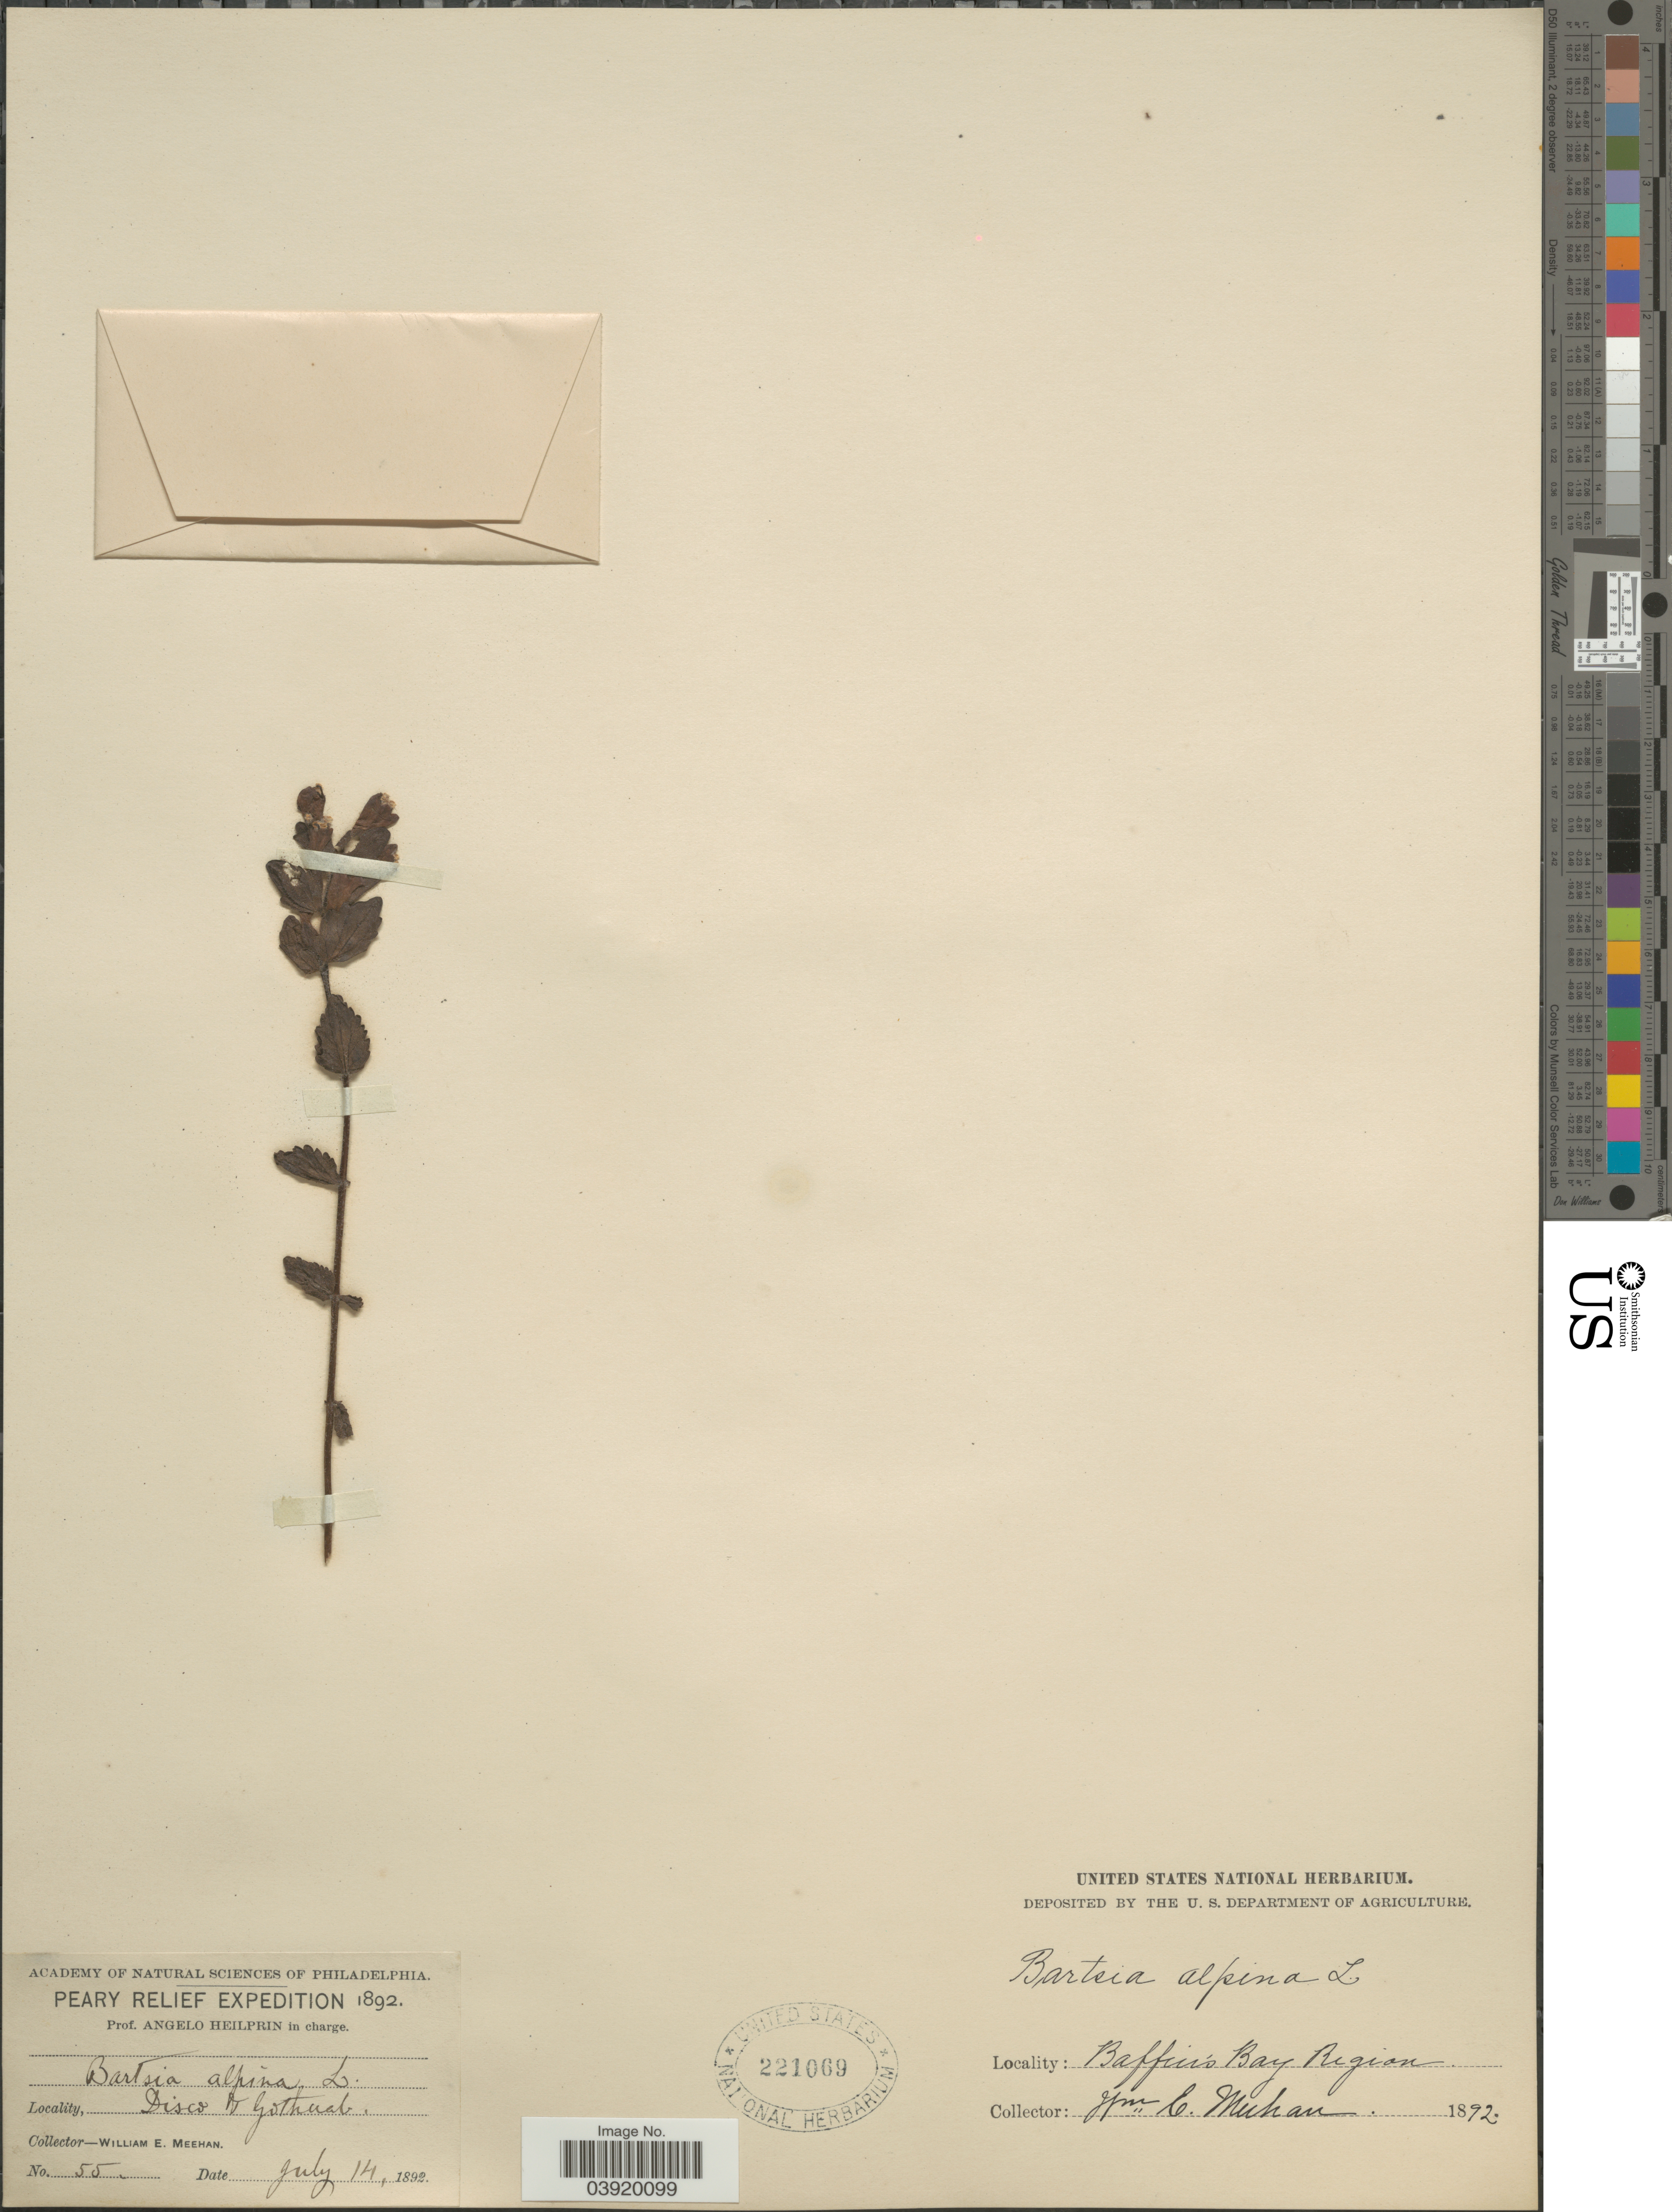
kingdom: Plantae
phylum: Tracheophyta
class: Magnoliopsida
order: Lamiales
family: Orobanchaceae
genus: Bartsia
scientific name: Bartsia alpina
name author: L.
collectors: W. Meehan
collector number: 55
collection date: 1892-07-14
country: Greenland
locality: Disco & Gothaab. Baffin's Bay Region.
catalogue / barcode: US 221069